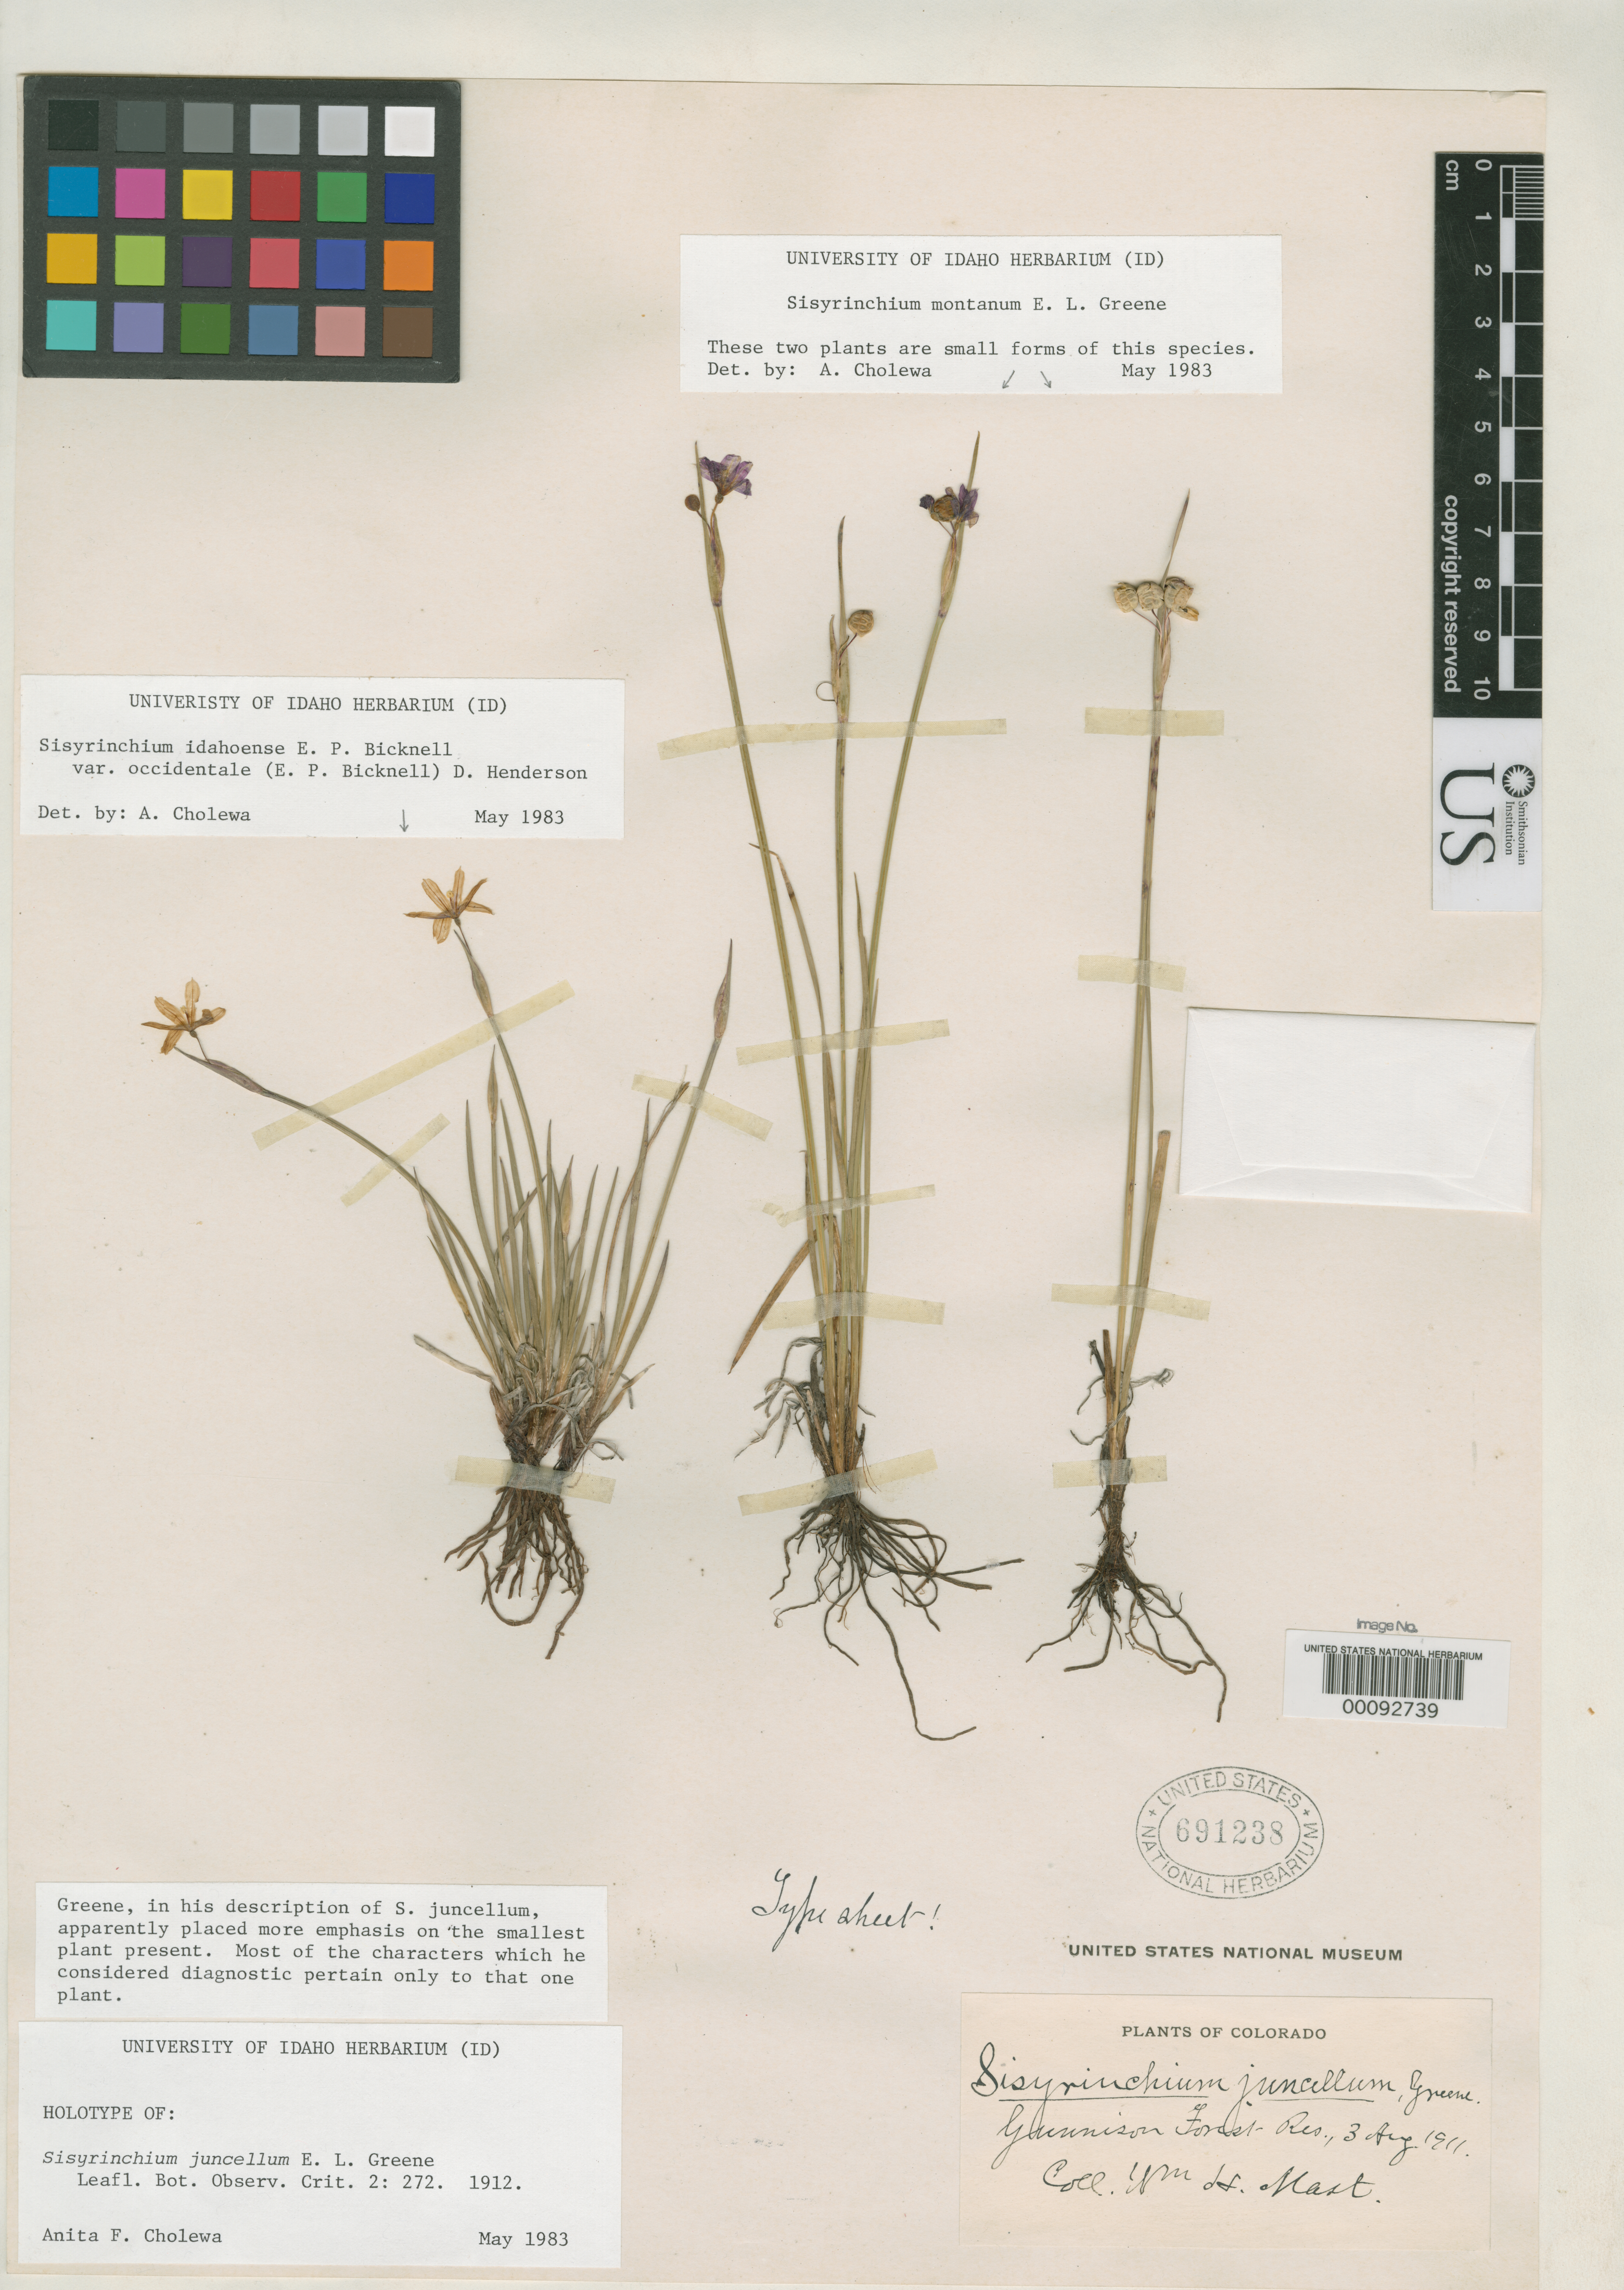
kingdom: Plantae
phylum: Tracheophyta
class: Liliopsida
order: Asparagales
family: Iridaceae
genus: Sisyrinchium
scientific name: Sisyrinchium juncellum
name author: Greene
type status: Holotype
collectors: W. H. Mast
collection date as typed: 03 Aug 1911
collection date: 1911-08-03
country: United States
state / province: Colorado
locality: Gunnison National Forest.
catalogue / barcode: US 691238